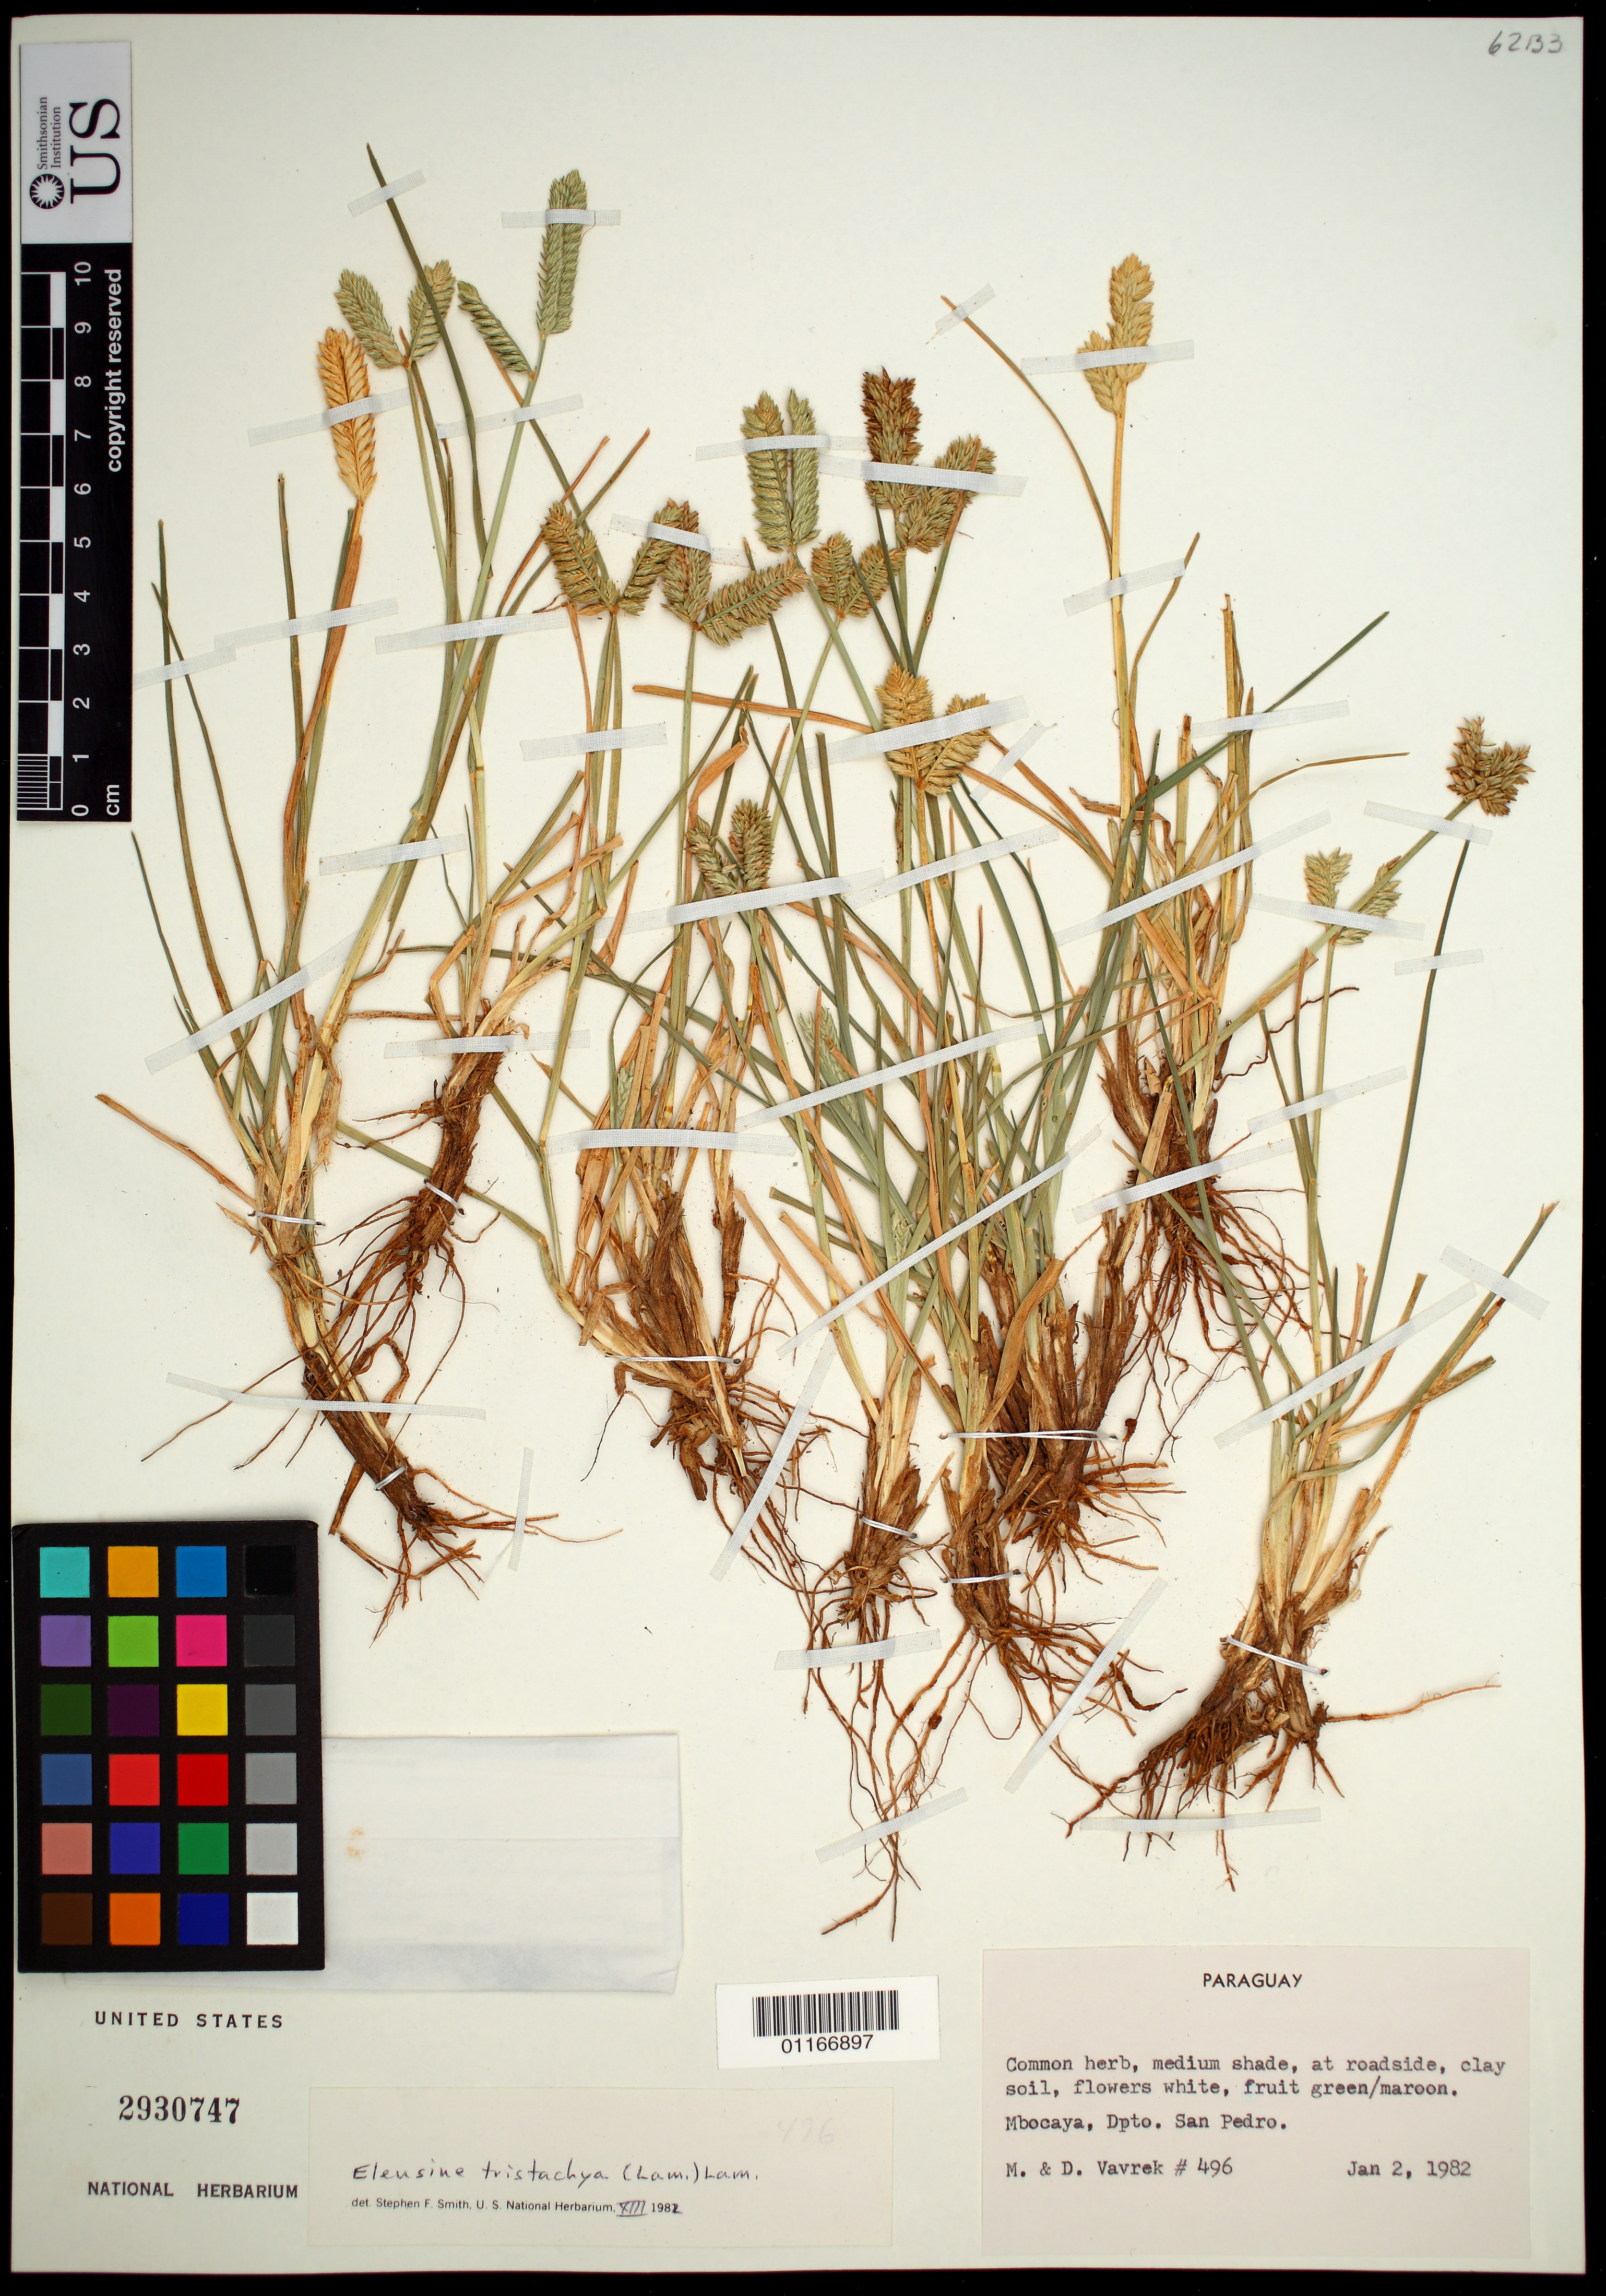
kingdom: Plantae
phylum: Tracheophyta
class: Liliopsida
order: Poales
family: Poaceae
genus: Eleusine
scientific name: Eleusine tristachya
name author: (Lam.) Lam.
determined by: Smith, Stephen F., (US), NMNH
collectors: M. Vavrek & D. Vavrek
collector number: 496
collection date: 1982-01-02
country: Paraguay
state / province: San Pedro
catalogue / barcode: US 2930747